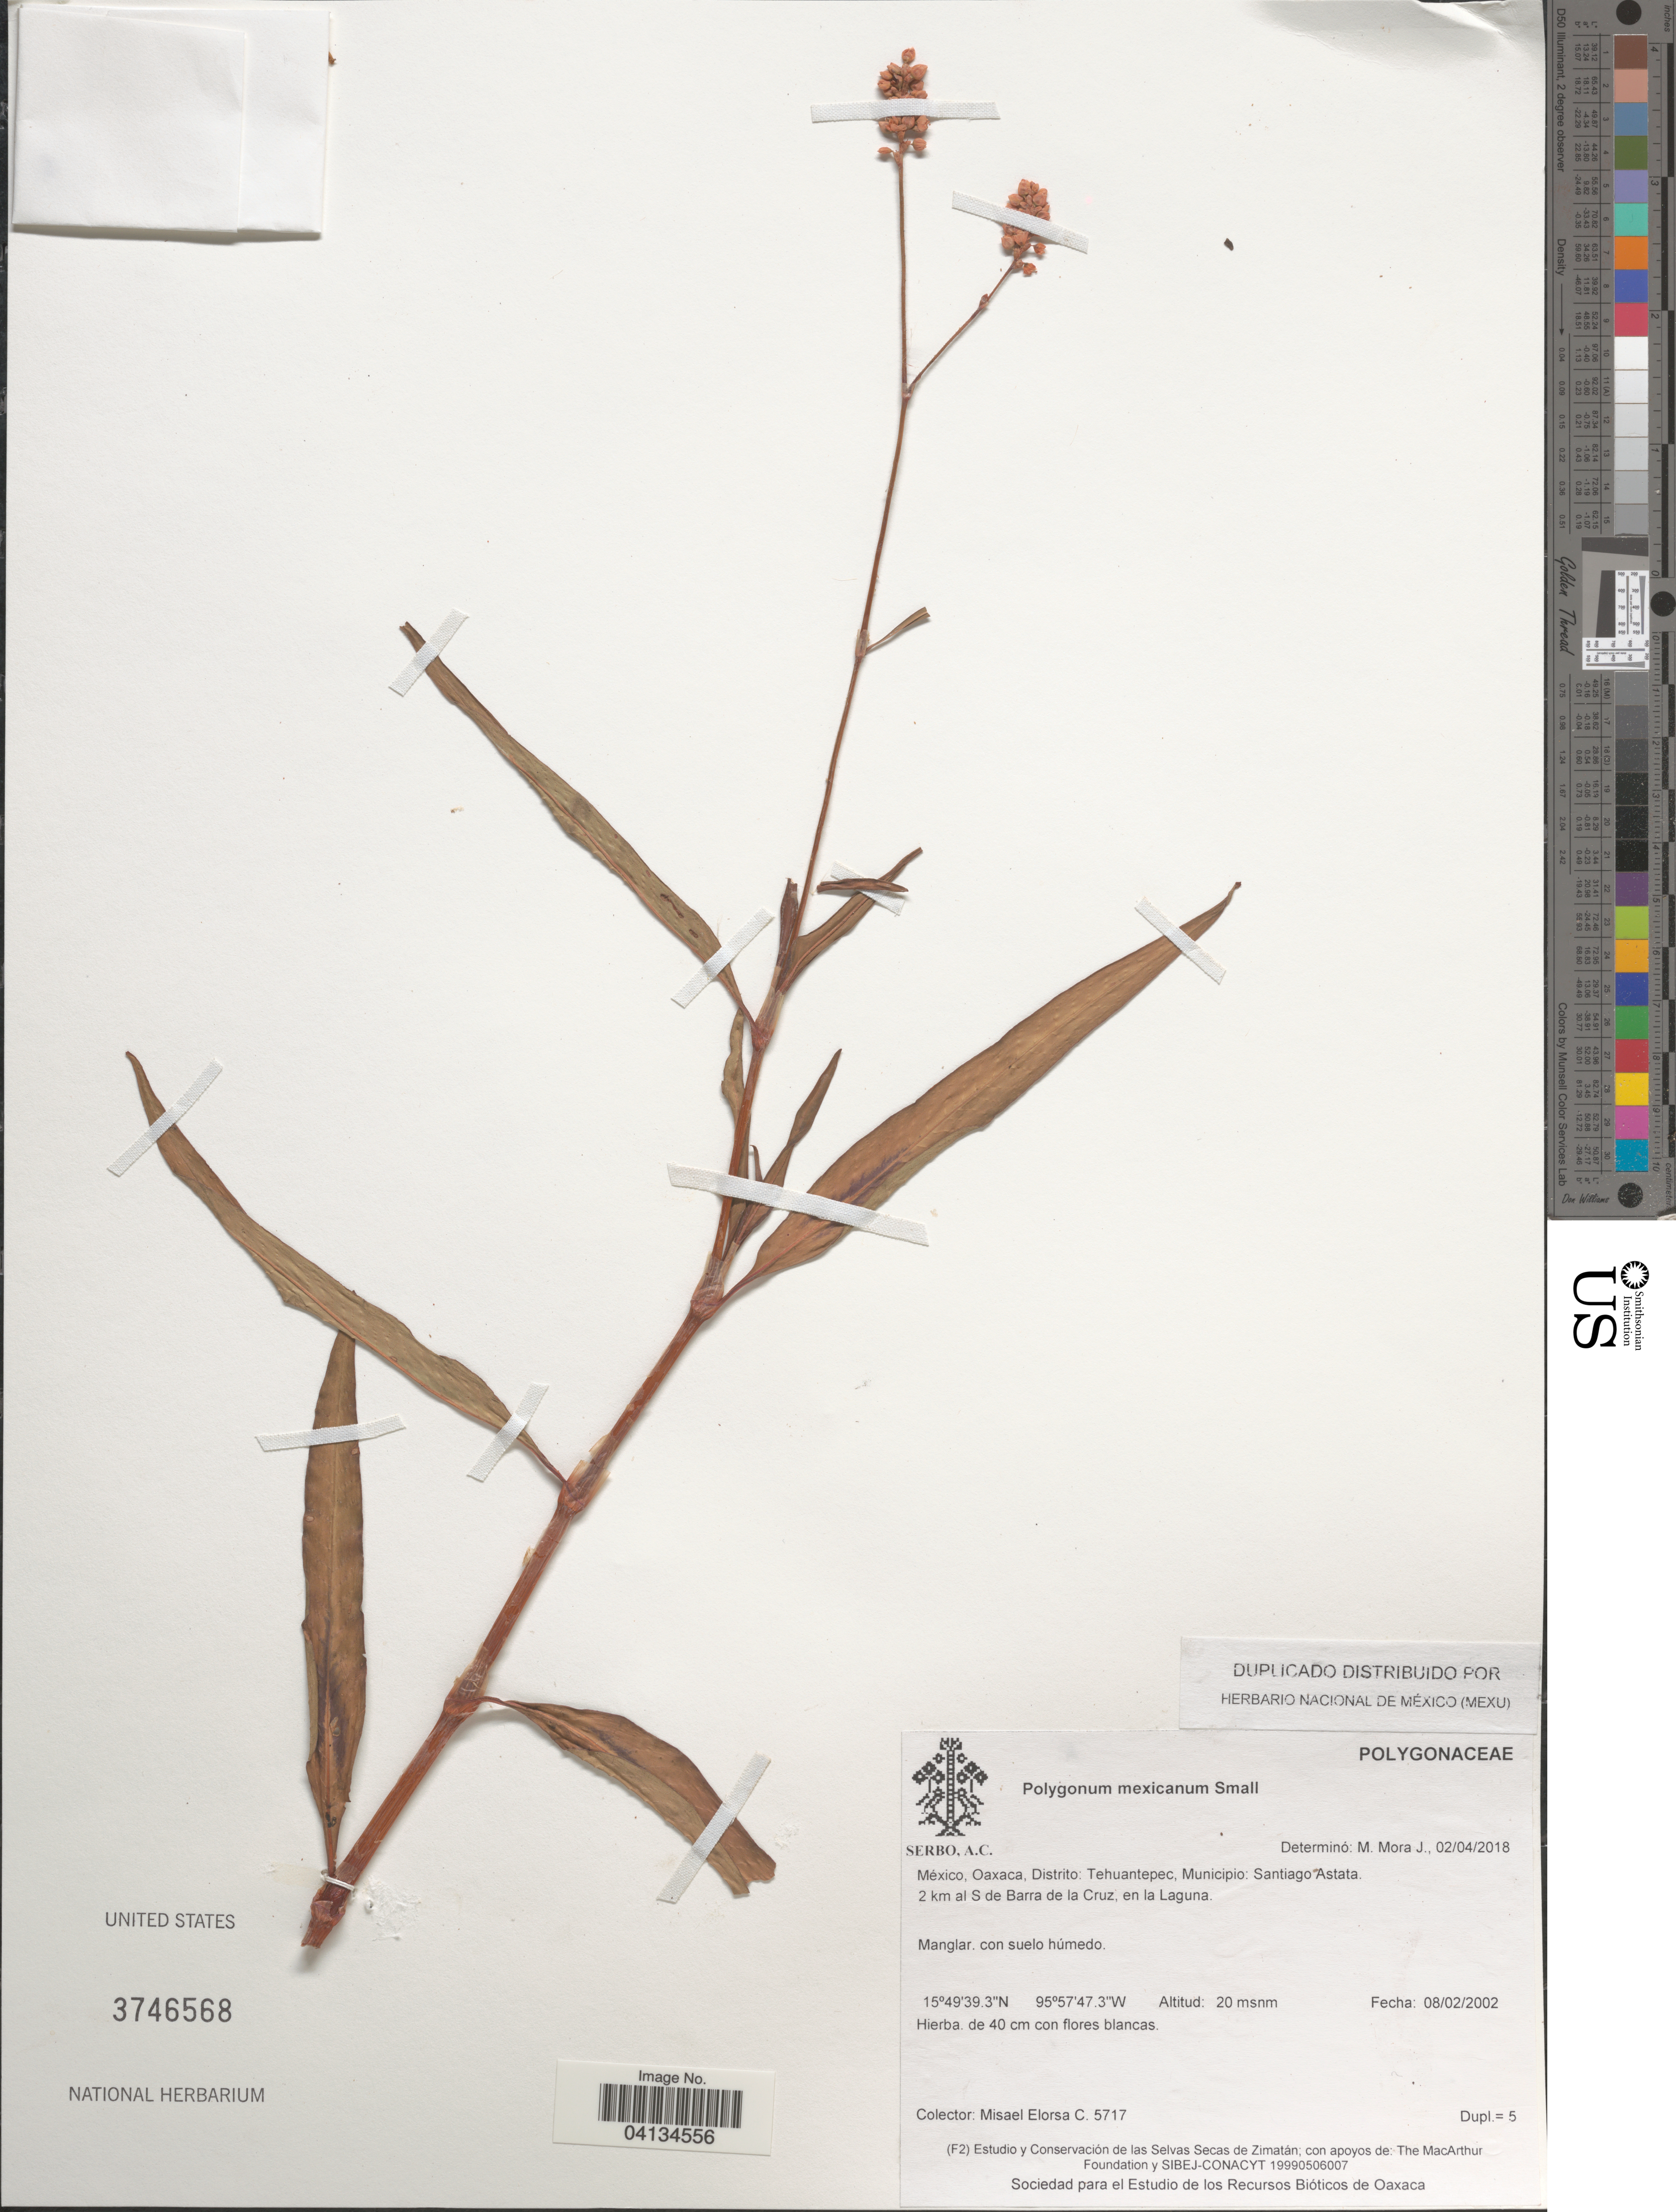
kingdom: Plantae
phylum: Tracheophyta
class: Magnoliopsida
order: Caryophyllales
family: Polygonaceae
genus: Polygonum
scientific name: Polygonum mexicanum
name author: Small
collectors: M. Elorsa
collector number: C.5717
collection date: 2002-02-08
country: Mexico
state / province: Oaxaca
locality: Distrito: Tehuantepec, Municipio: Santiago Astata. 2 km al S de Barra de la Cruz, en la Laguna.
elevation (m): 20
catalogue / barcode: US 3746568